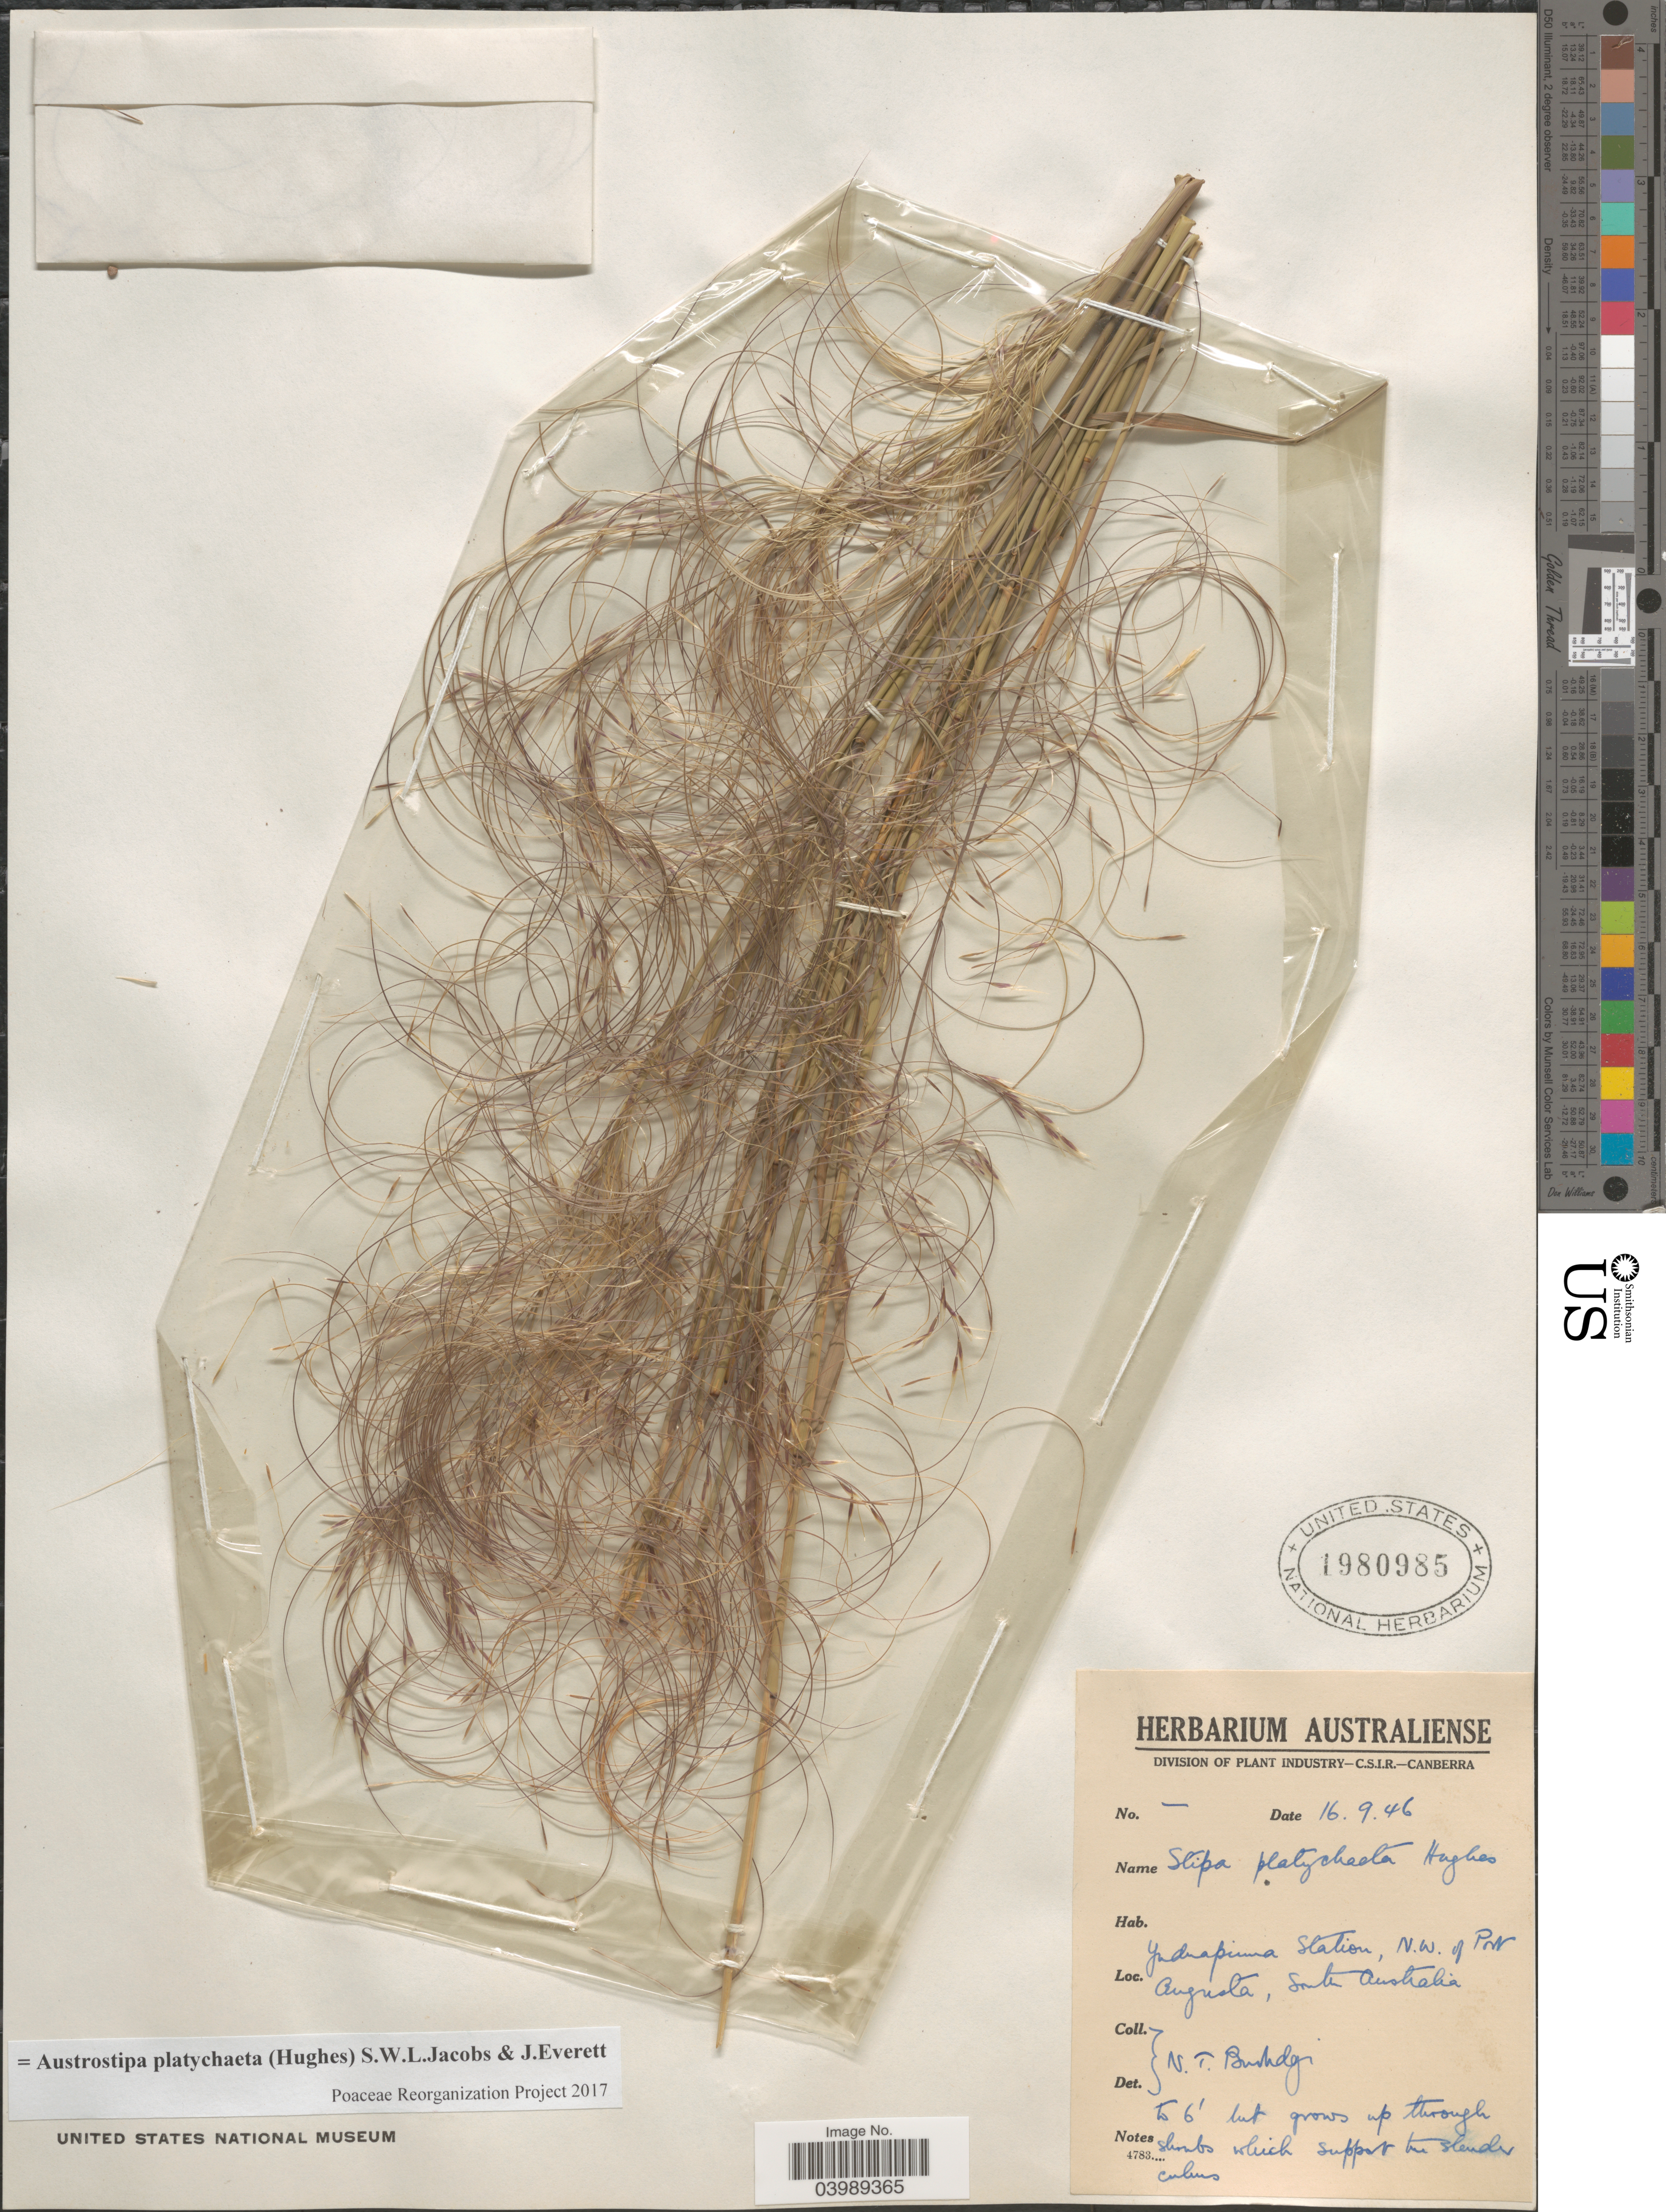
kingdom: Plantae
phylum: Tracheophyta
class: Liliopsida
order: Poales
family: Poaceae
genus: Austrostipa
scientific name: Austrostipa platychaeta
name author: (Hughes) S.W.L. Jacobs & J. Everett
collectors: N. T. Burbidge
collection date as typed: Transcribed d/m/y: 16/9/46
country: Australia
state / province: South Australia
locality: Yudnapinna Station, N.W. of Port Augusta.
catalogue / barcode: US 1980985